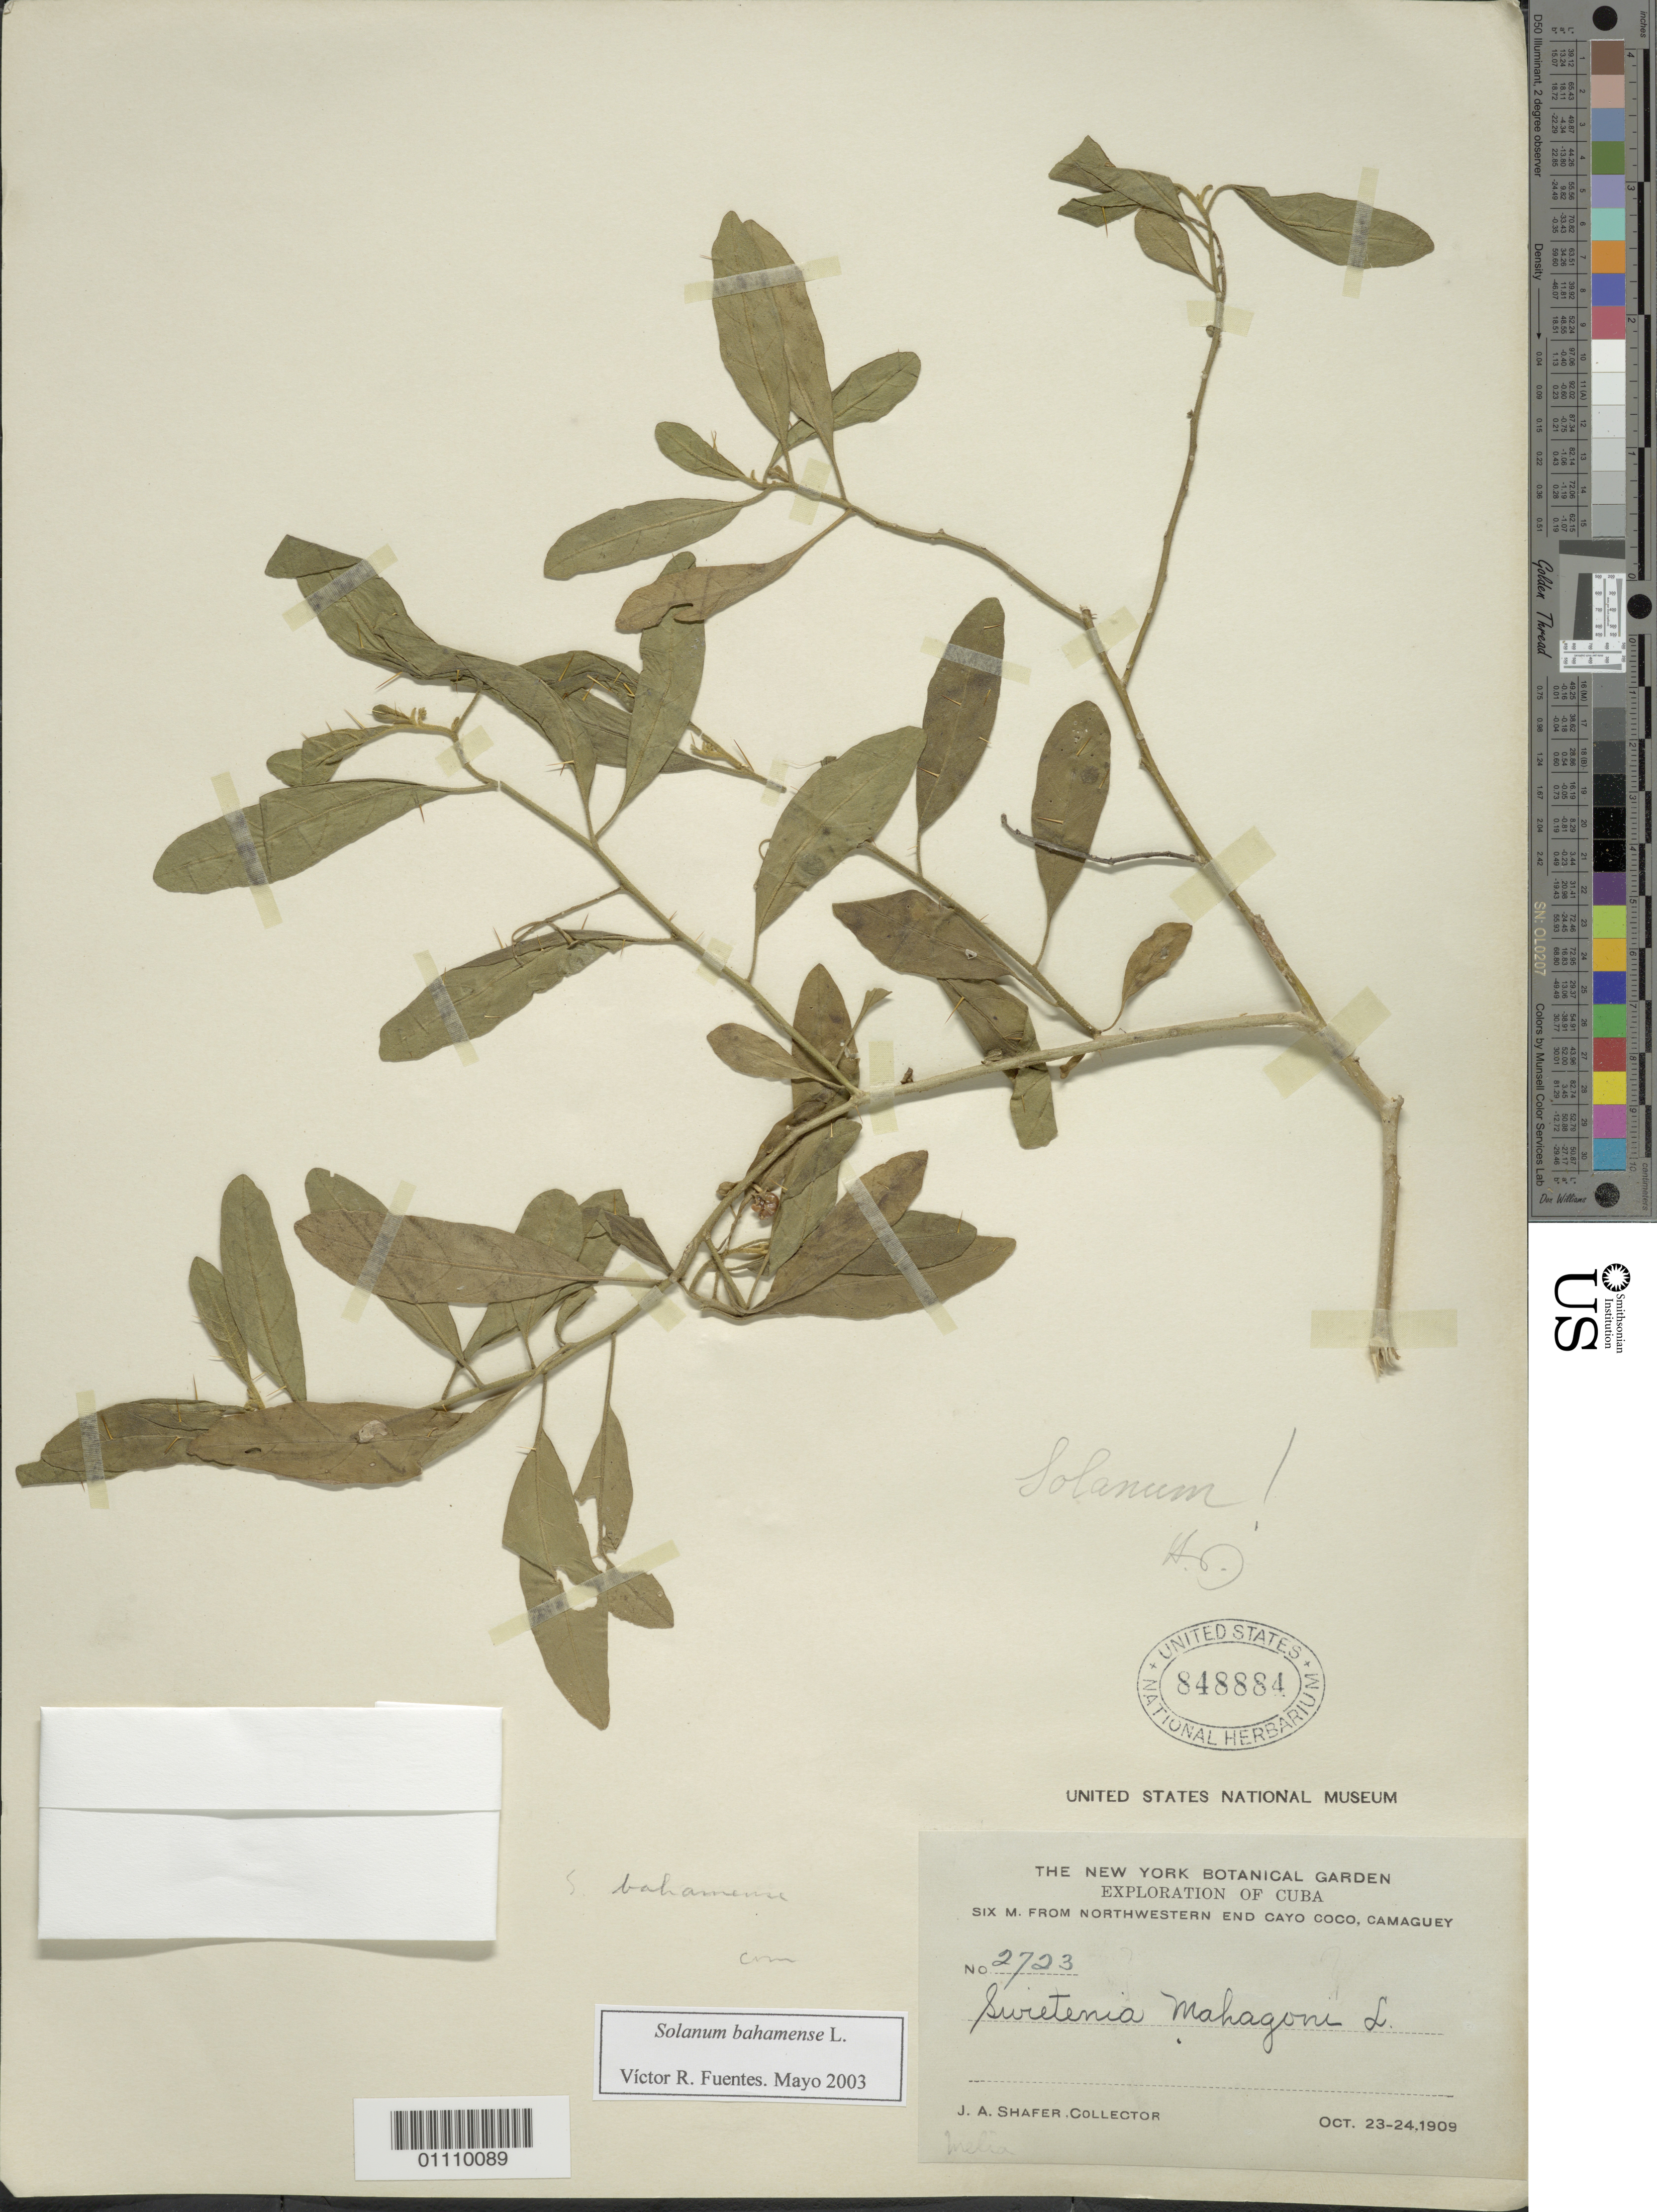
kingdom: Plantae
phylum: Tracheophyta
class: Magnoliopsida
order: Solanales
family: Solanaceae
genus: Solanum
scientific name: Solanum bahamense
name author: L.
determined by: Fuentes, V. R.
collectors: J. A. Shafer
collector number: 2723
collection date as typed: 23 Oct 1909 to 24 Oct 1909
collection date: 1909-10-23/1909-10-24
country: Cuba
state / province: Camaguey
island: Cuba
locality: Cayo Coco, 6 m from NW end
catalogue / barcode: US 848884